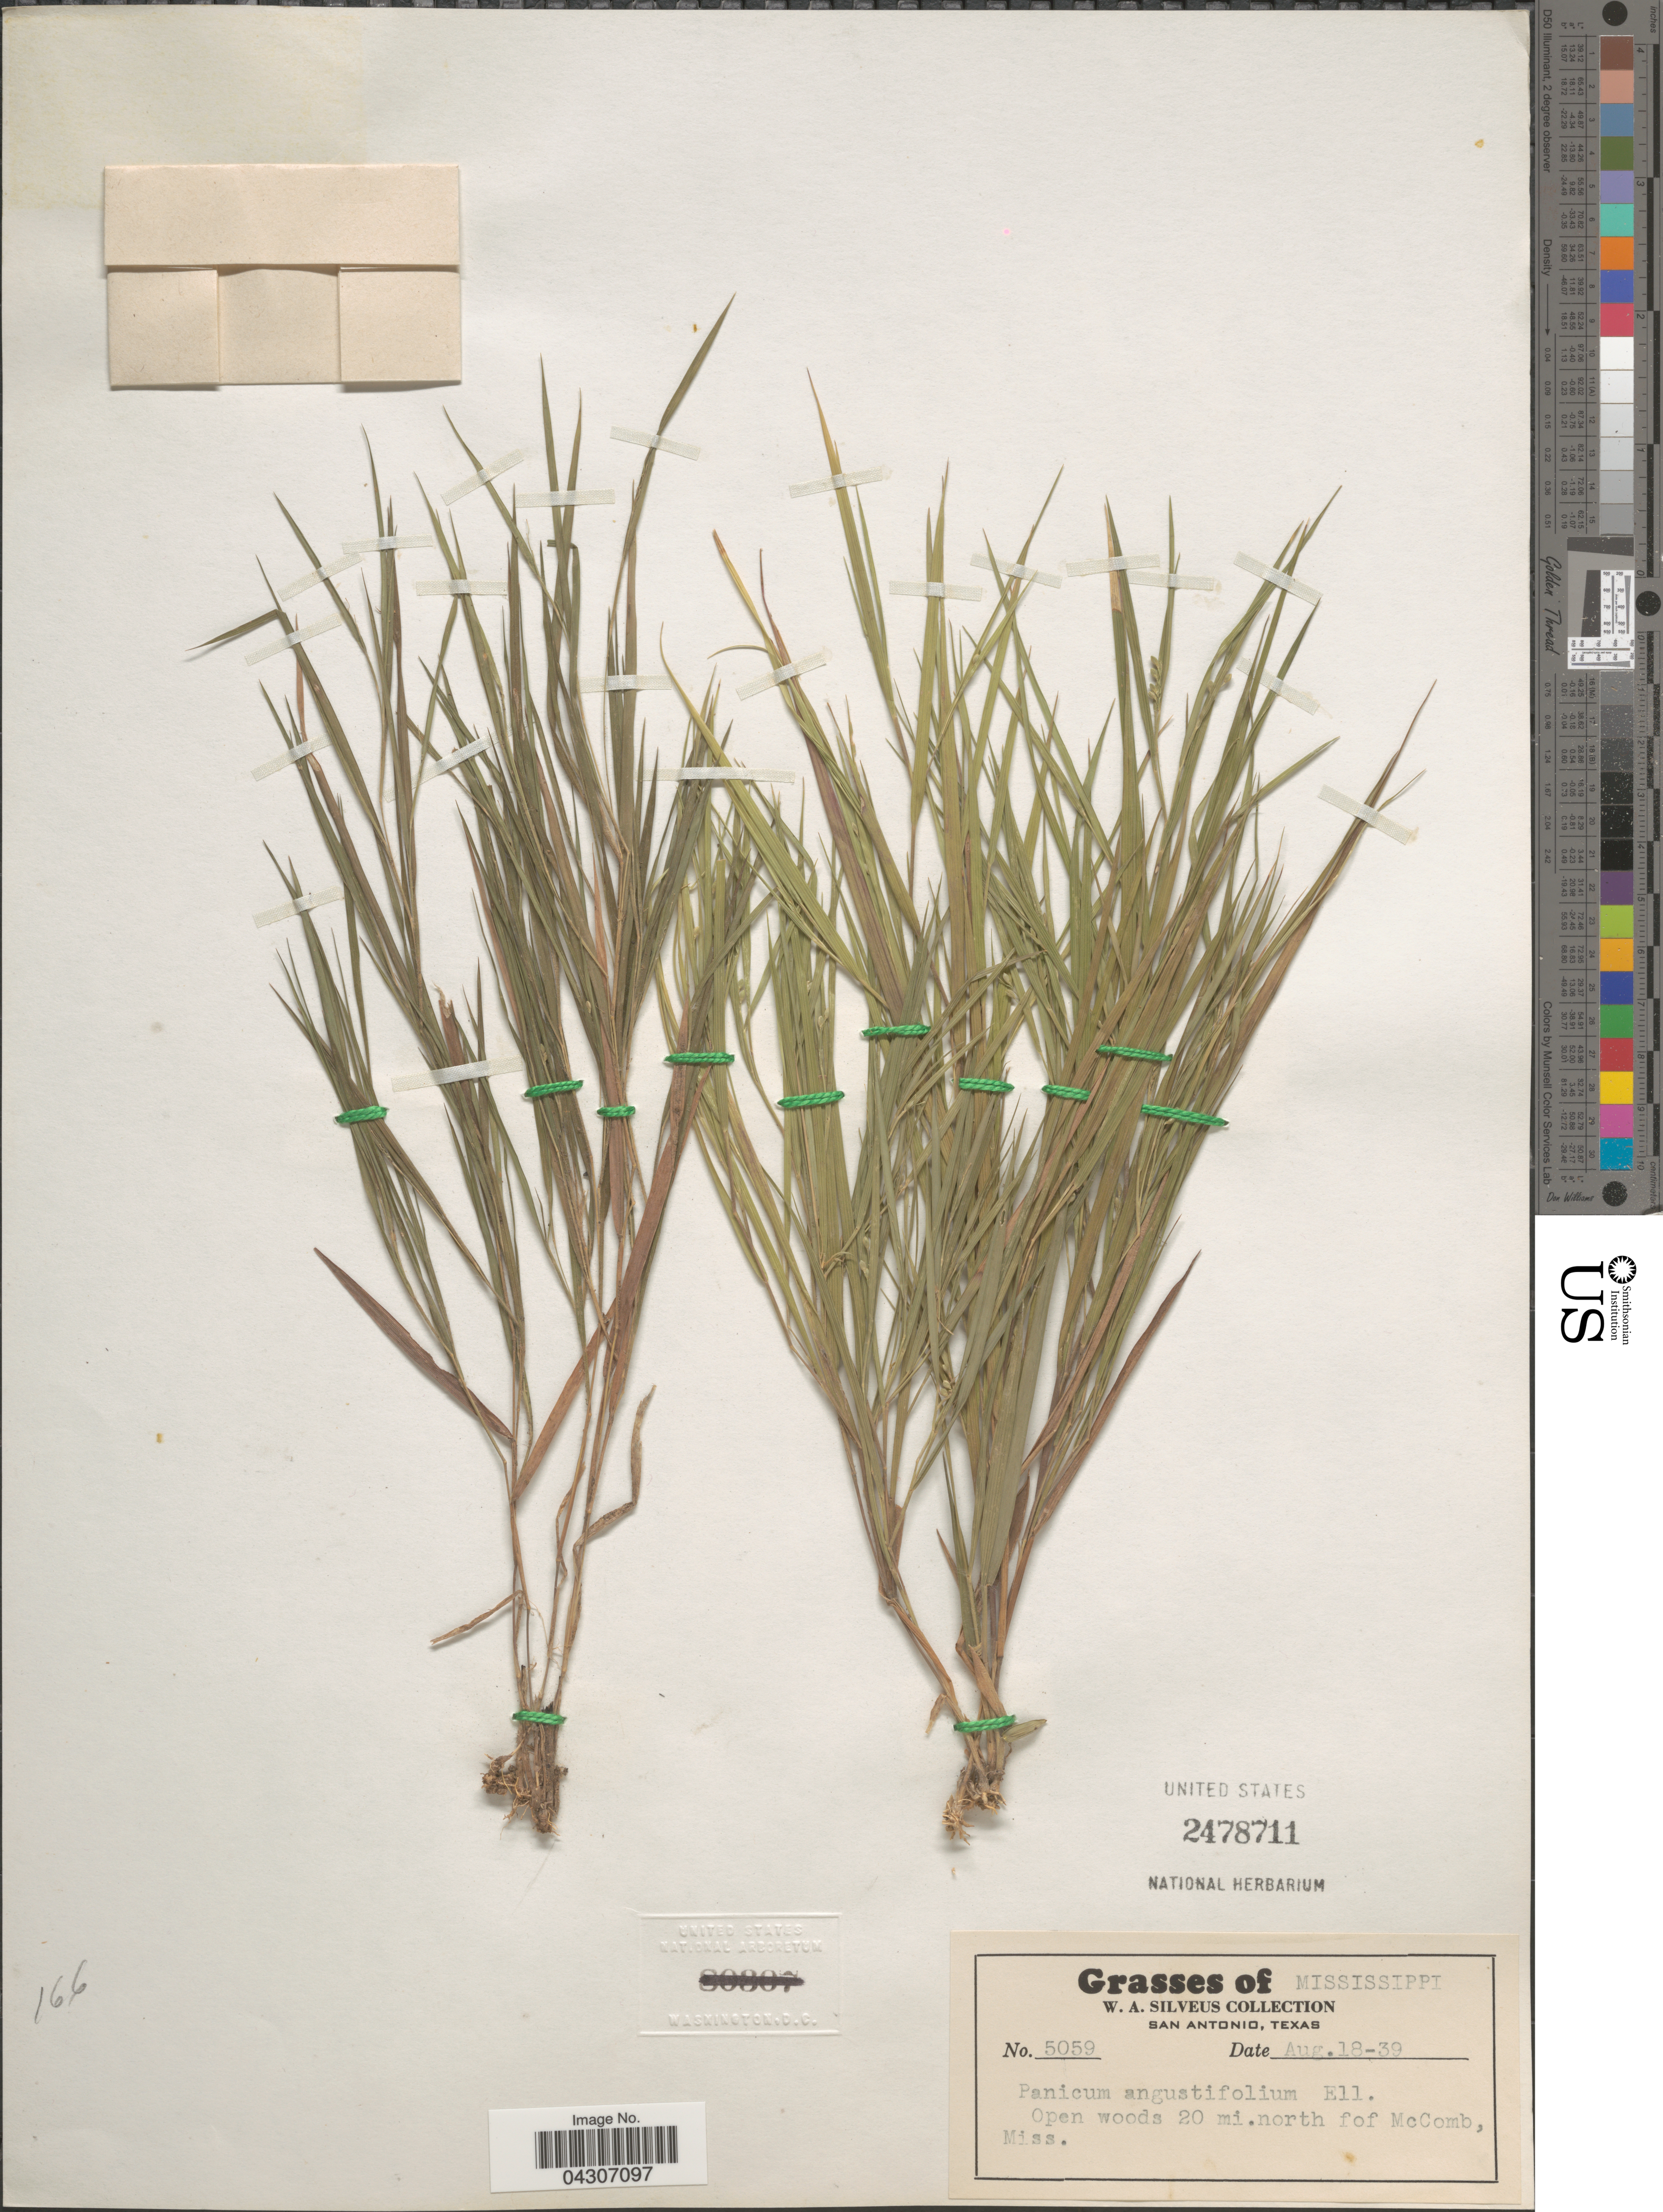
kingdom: Plantae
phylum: Tracheophyta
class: Liliopsida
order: Poales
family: Poaceae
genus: Dichanthelium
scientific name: Dichanthelium aciculare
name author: (Desv. ex Poir.) Gould & C.A. Clark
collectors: W. Silveus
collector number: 5059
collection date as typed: Transcribed d/m/y: 18/8/39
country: United States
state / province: Mississippi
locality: Open woods 20 mi.north fof McComb.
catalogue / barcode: US 2478711